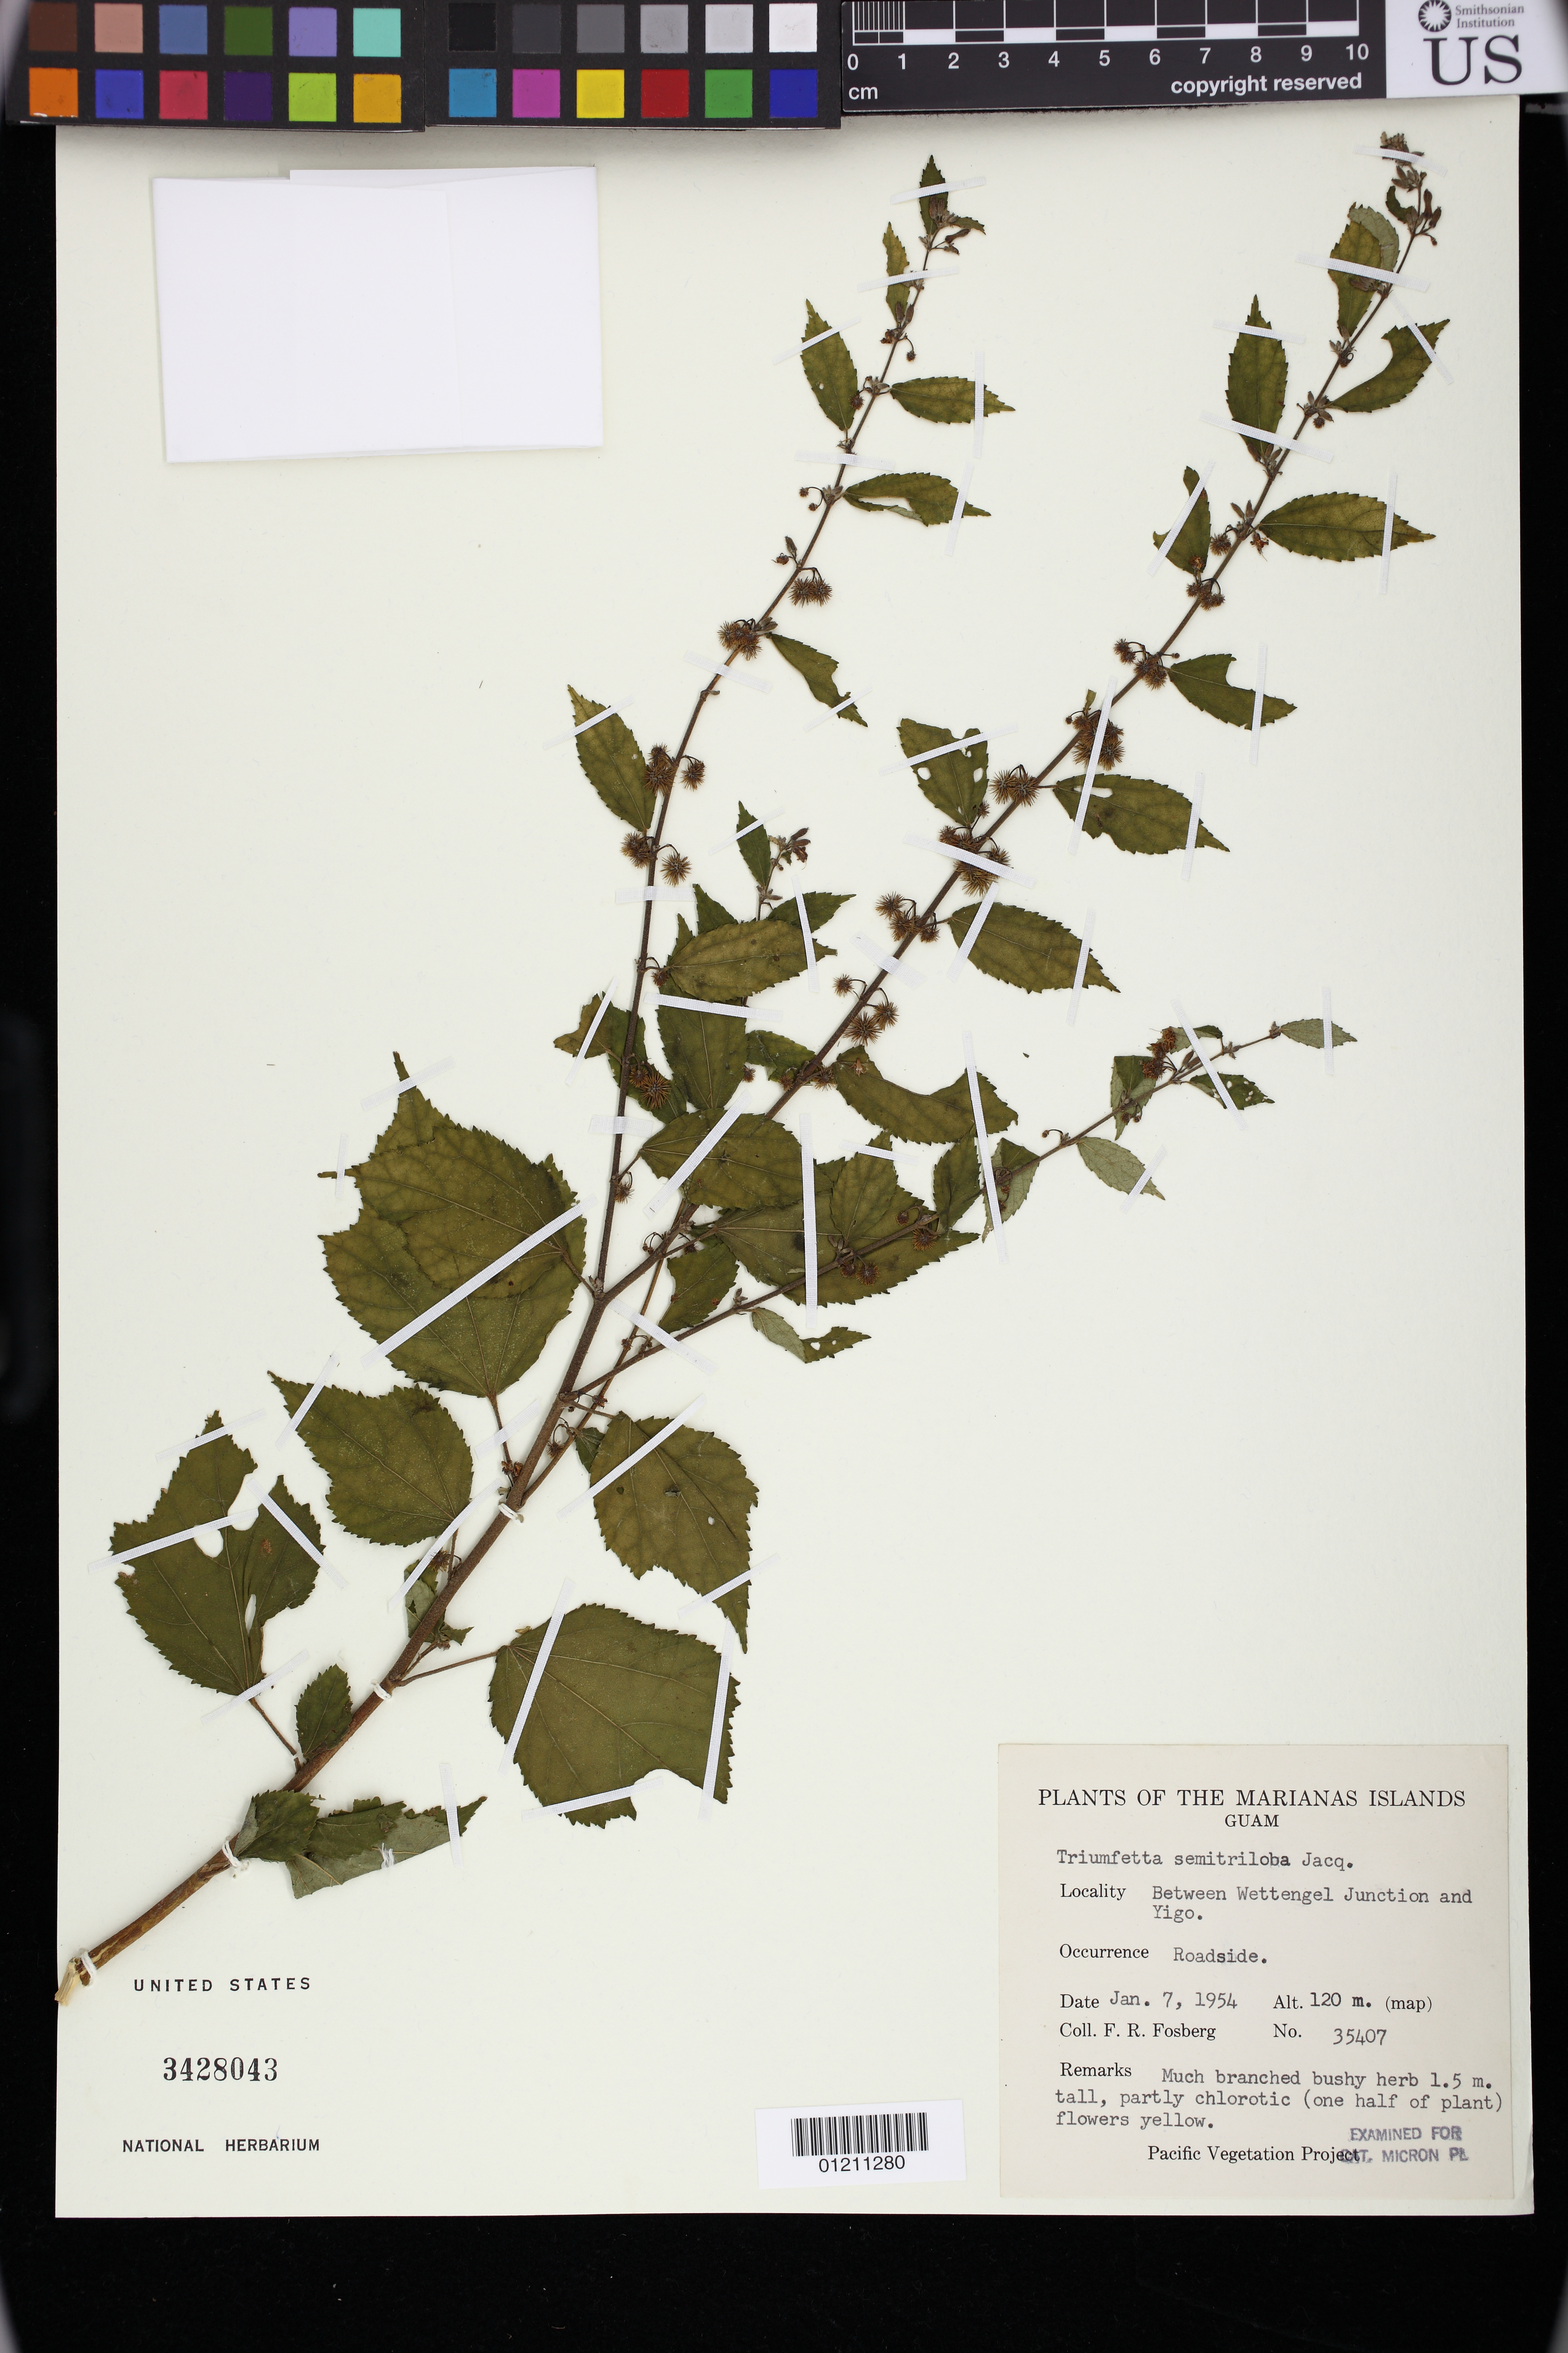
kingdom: Plantae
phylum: Tracheophyta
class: Magnoliopsida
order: Malvales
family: Malvaceae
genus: Triumfetta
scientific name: Triumfetta rhomboidea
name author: Jacq.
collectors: F. R. Fosberg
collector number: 35407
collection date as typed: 07 Jan 1954 or 01 Jul 1954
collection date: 1954-01-07 or 1954-07-01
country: Guam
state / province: Yigo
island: Guam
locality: Marianas Islands: Guam. Between Wettengel Junction and Yigo.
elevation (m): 120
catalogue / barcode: US 3428043